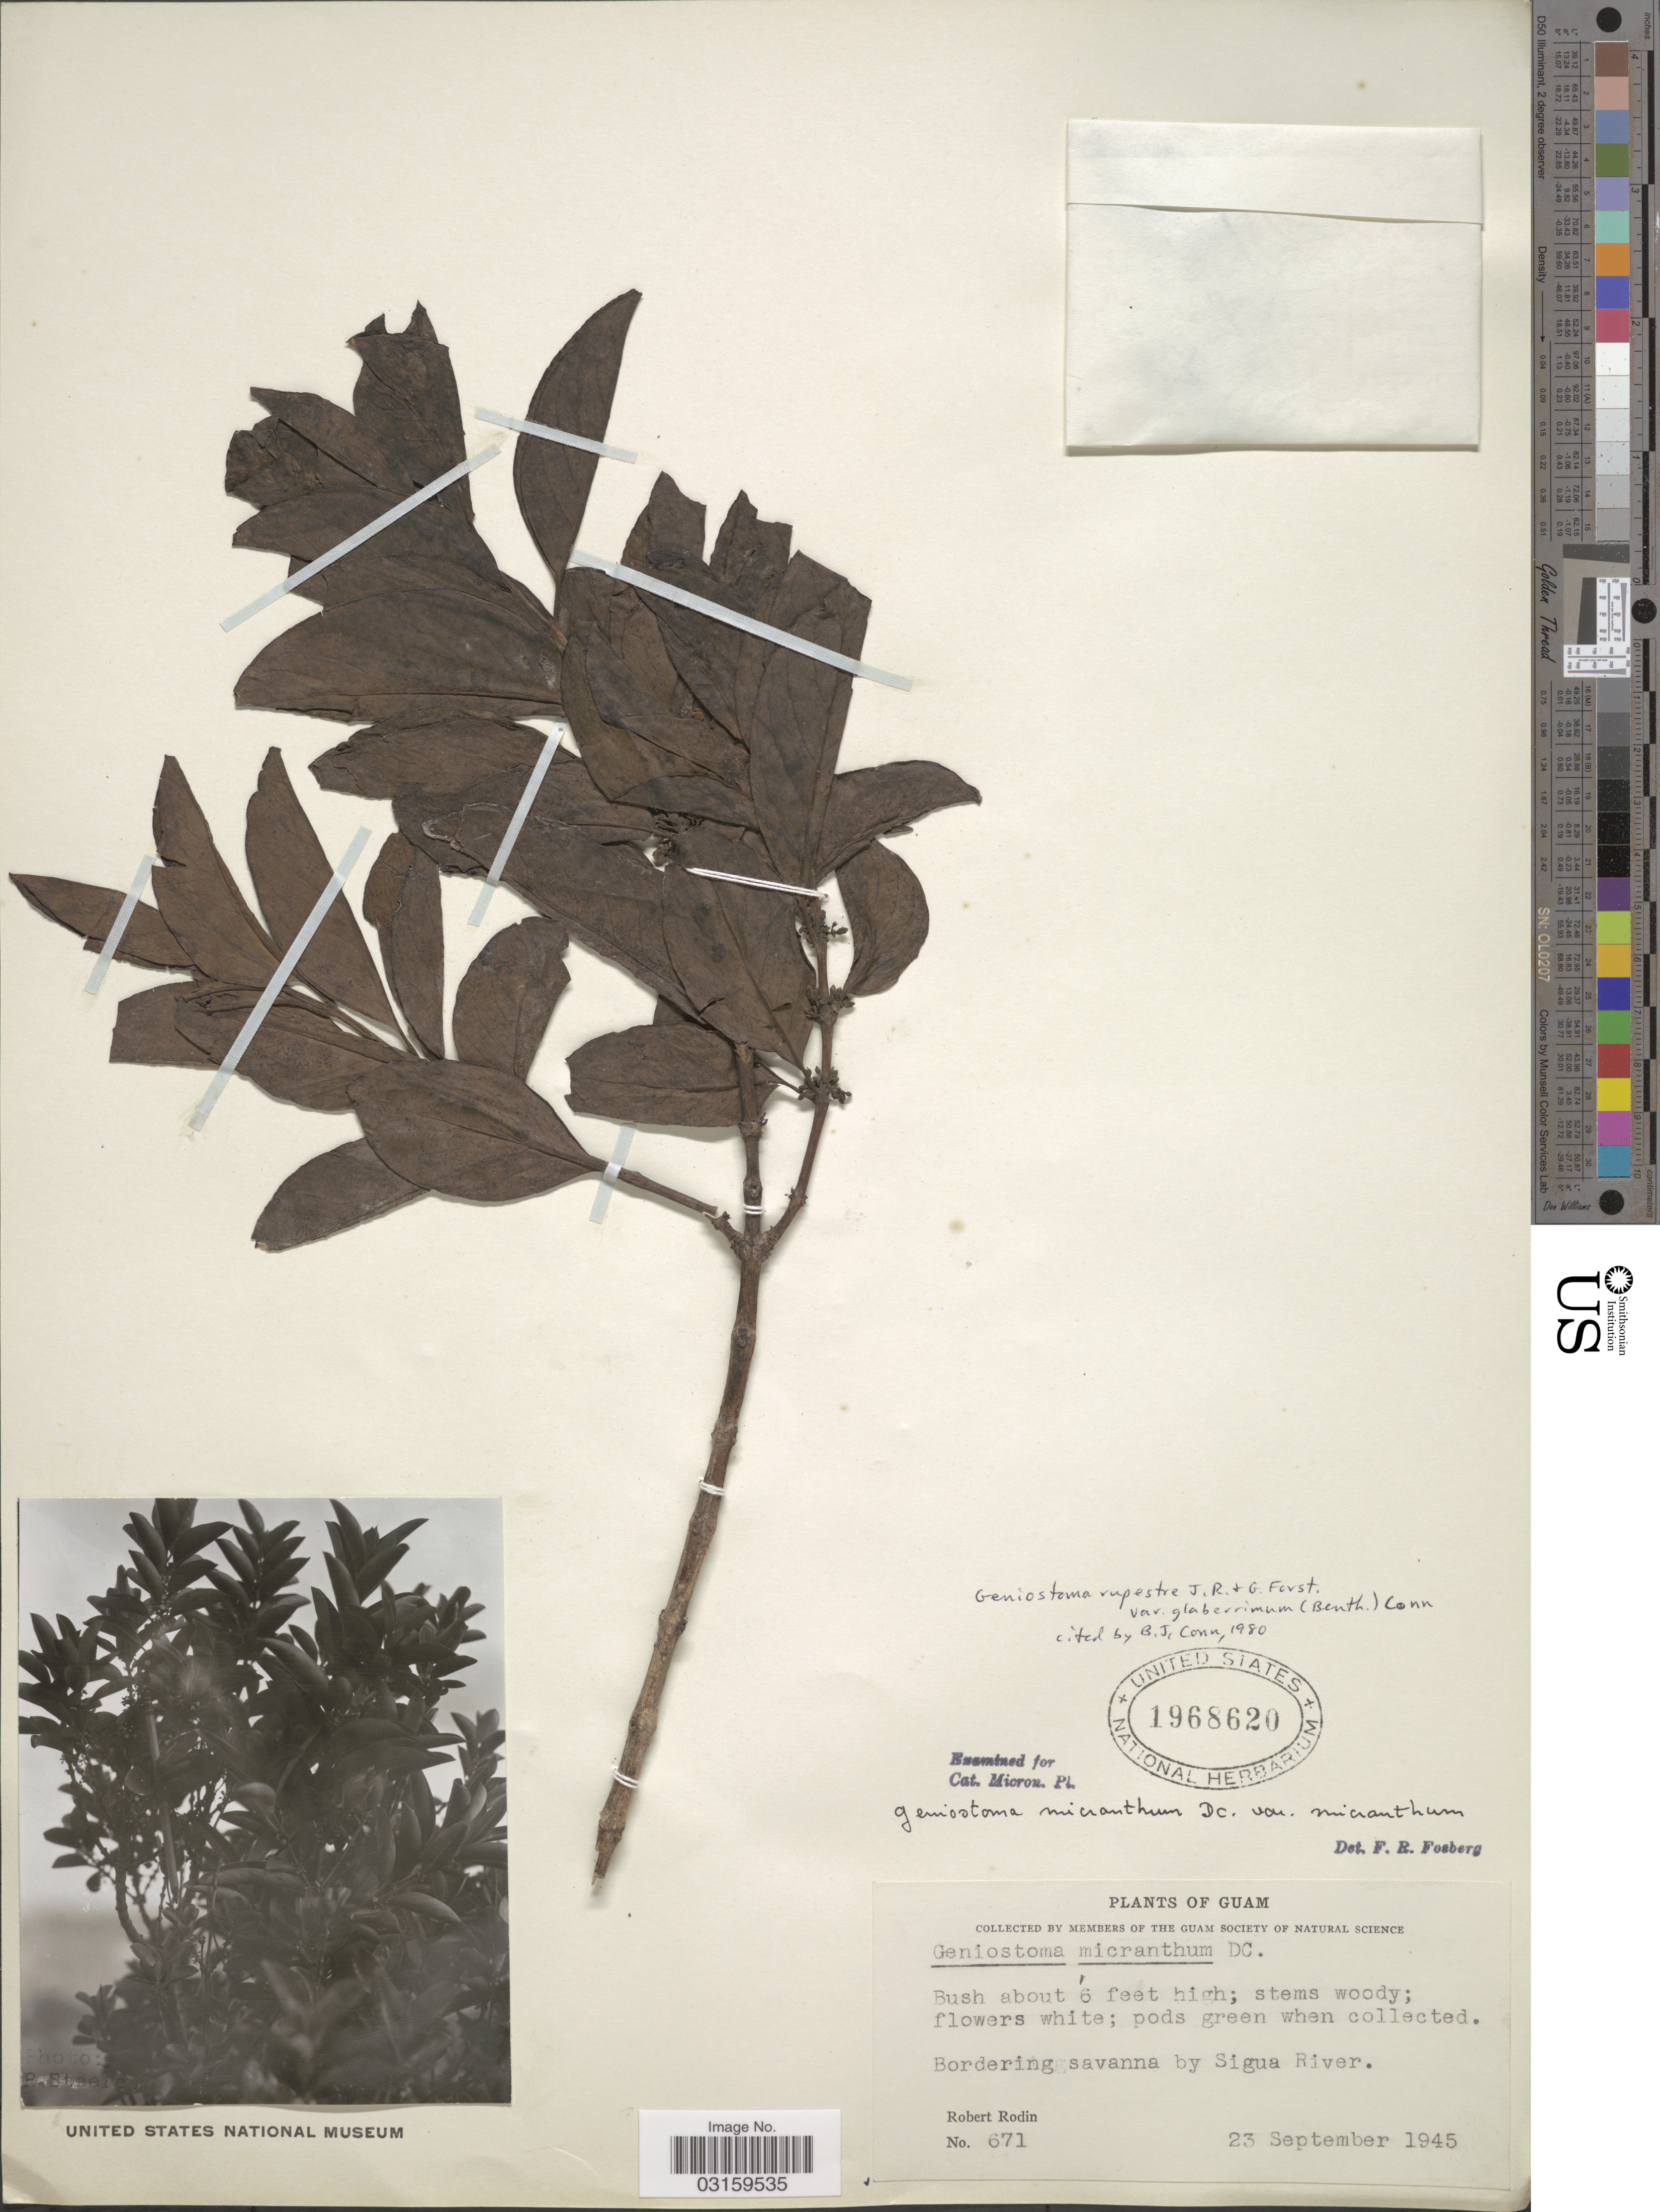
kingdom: Plantae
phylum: Tracheophyta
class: Magnoliopsida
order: Gentianales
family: Loganiaceae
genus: Geniostoma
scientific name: Geniostoma rupestre var. glaberrimum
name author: J.R. Forst. & G. Forst.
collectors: R. Rodin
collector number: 671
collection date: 1945-09-23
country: Guam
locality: Bordering savanna by Sigua River.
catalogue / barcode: US 1968620